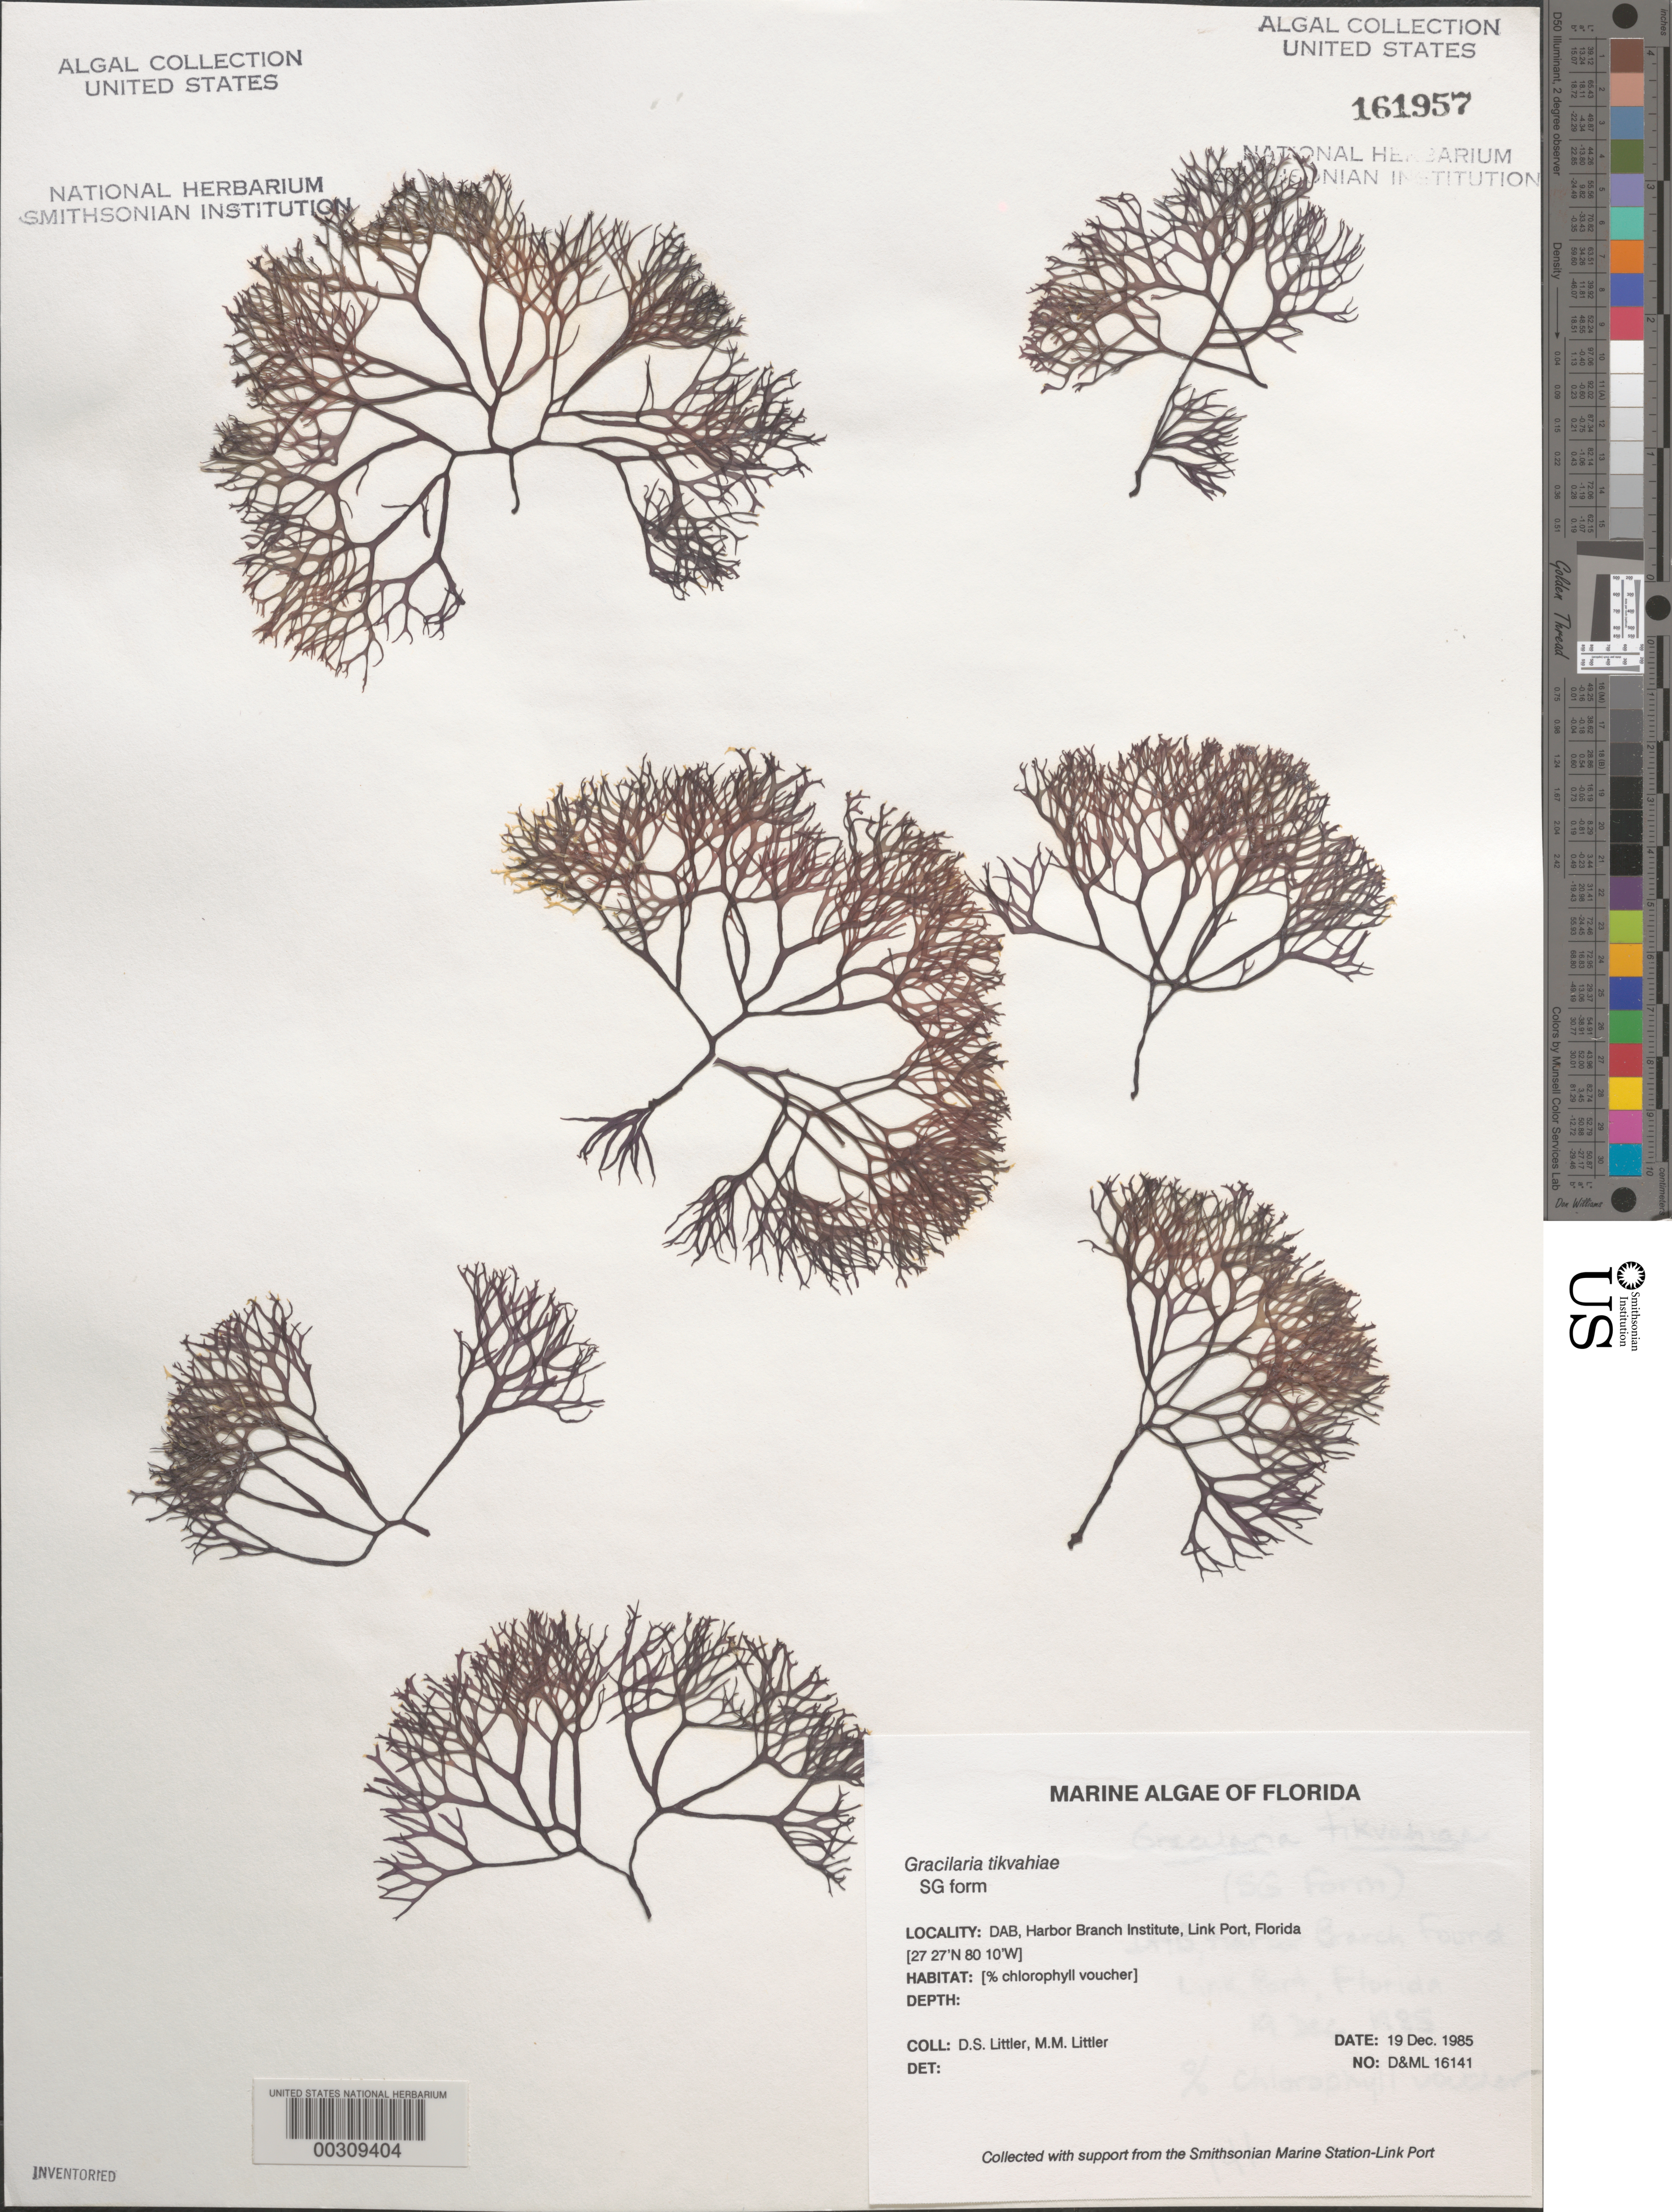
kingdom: Plantae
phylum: Rhodophyta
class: Florideophyceae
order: Gracilariales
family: Gracilariaceae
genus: Gracilaria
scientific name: Gracilaria tikvahiae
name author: McLachlan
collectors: D. S. Littler & M. M. Littler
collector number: D&ML 16141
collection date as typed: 19 Dec 1985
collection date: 1985-12-19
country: United States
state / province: Florida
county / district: Saint Lucie County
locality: Harbor Branch Oceanographic Institutue, Link Port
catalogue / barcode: US 161957